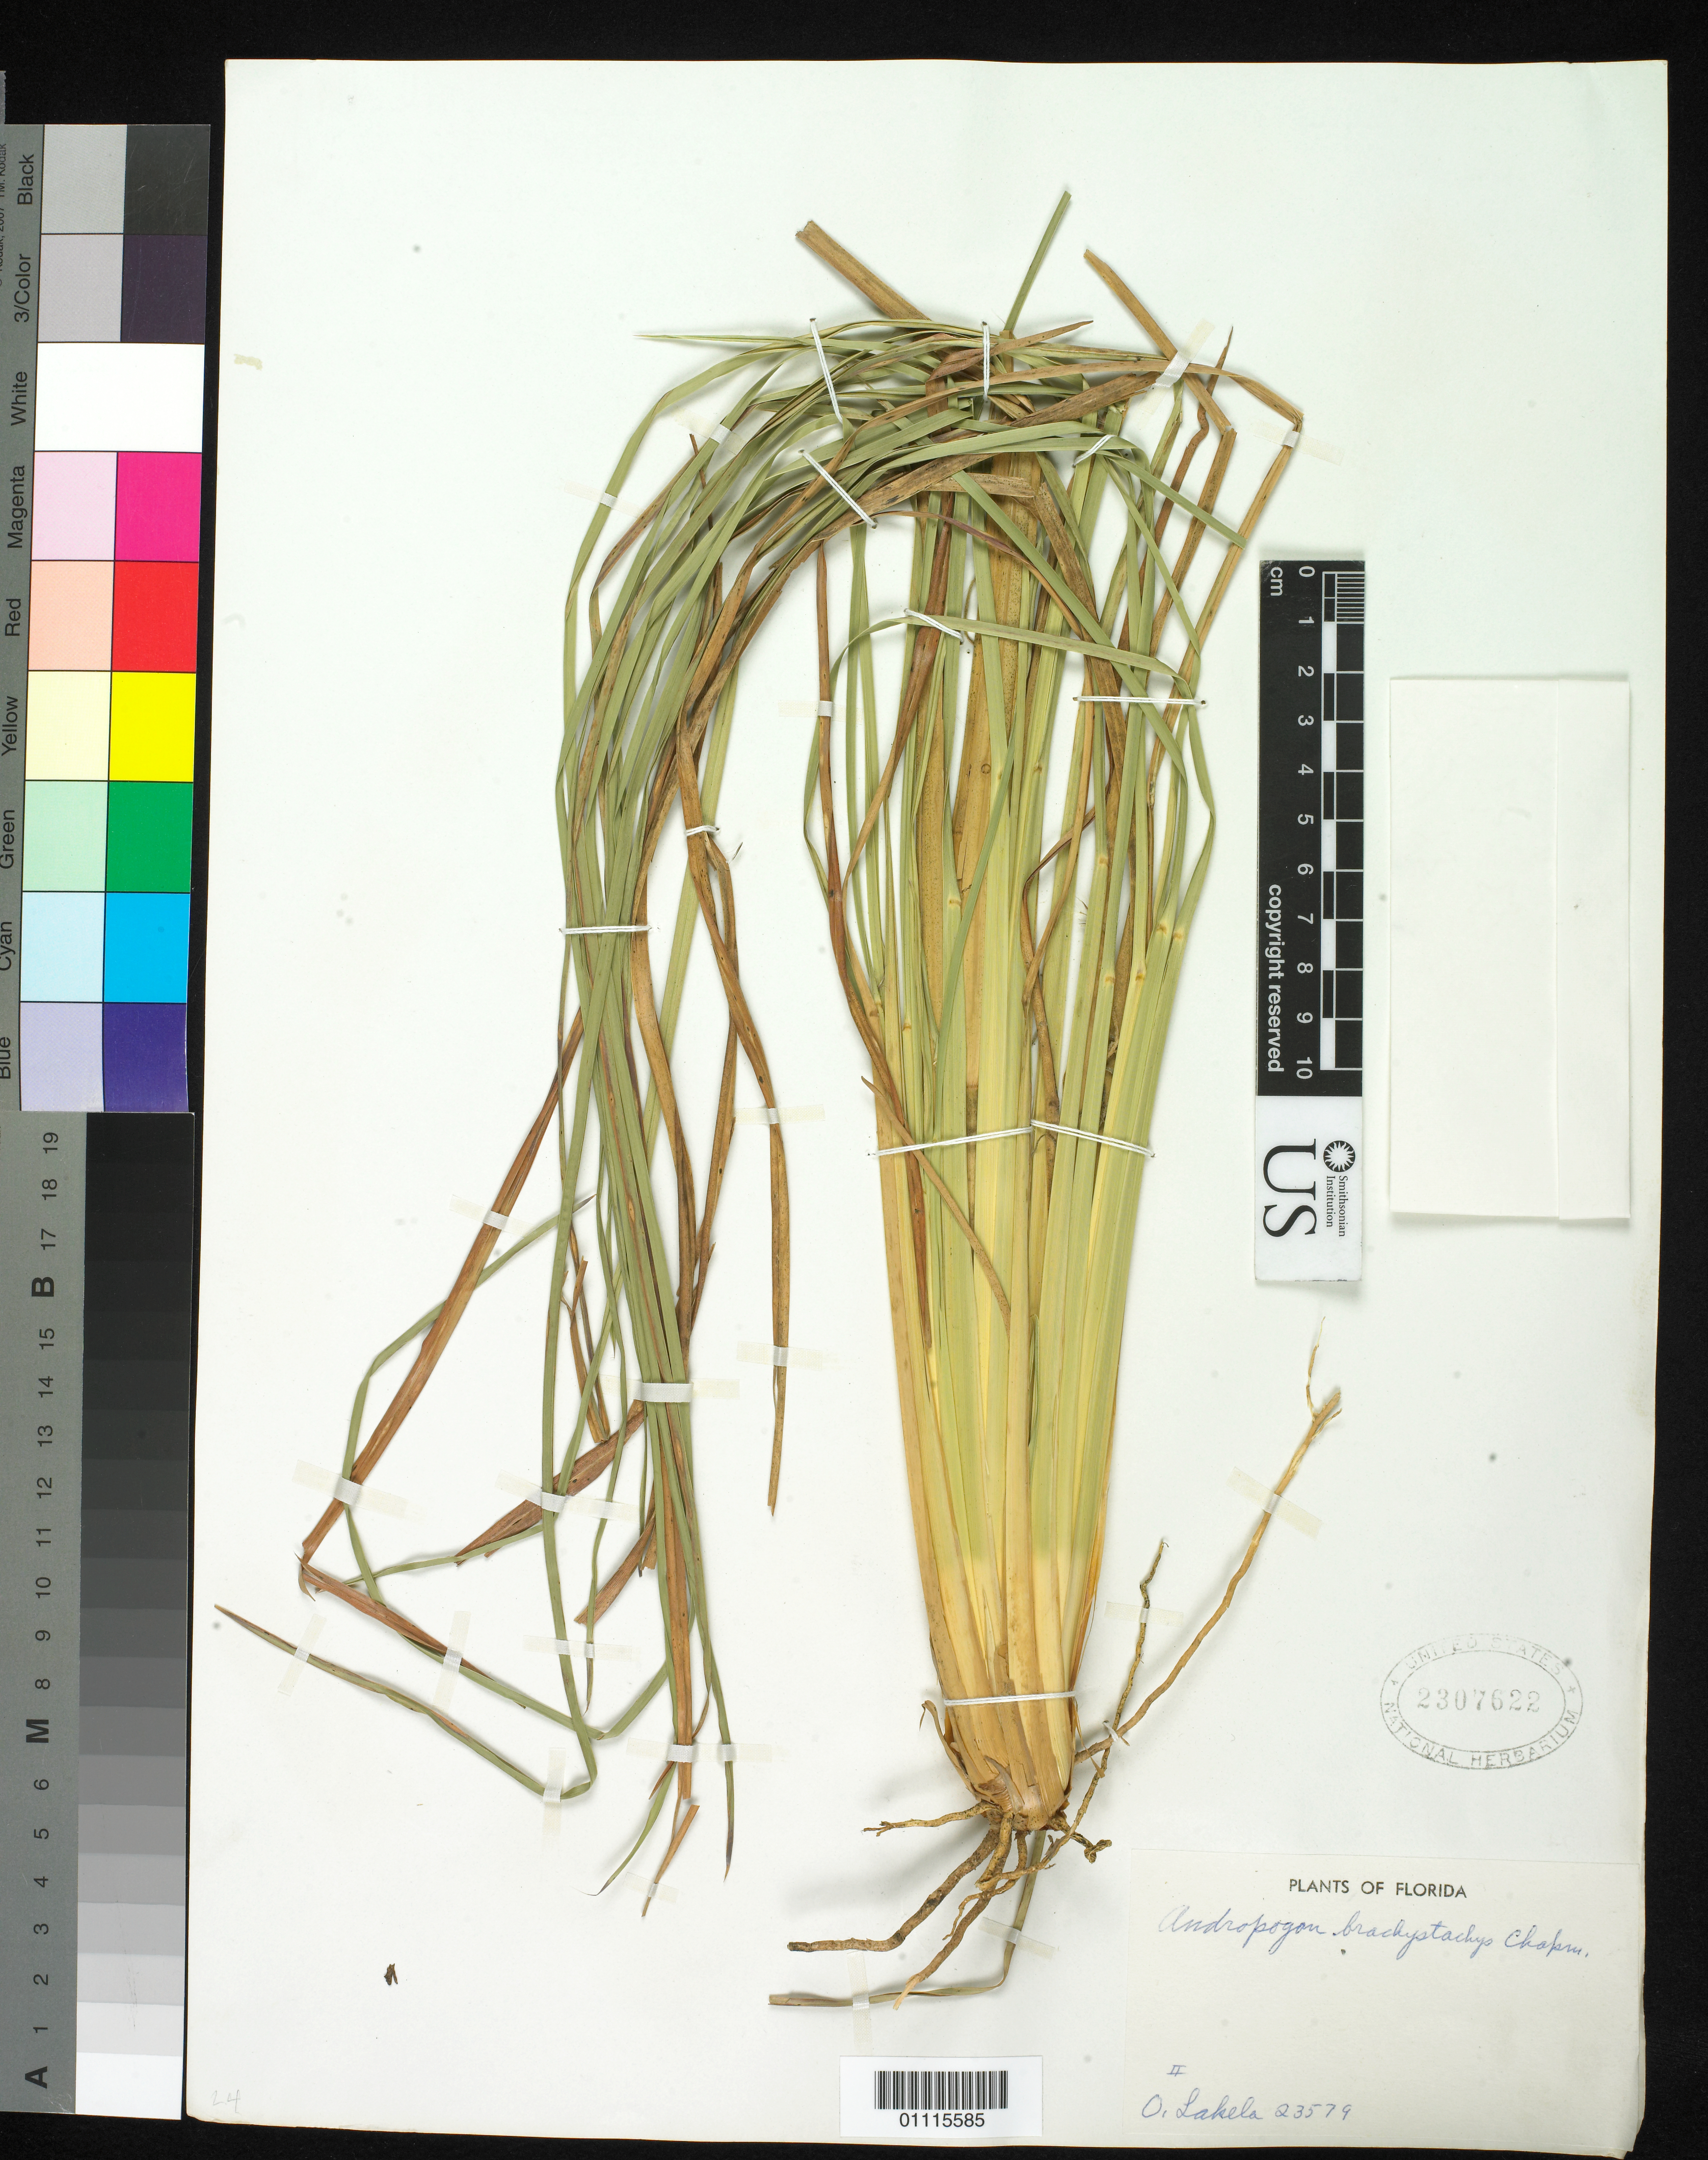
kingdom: Plantae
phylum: Tracheophyta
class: Liliopsida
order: Poales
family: Poaceae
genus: Andropogon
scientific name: Andropogon brachystachyus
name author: Chapm.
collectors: O. Lakela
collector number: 23579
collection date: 1960-11-11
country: United States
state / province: Florida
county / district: Polk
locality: Hesperides, 8 mi. E of Lake Wales.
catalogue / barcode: US 2307622